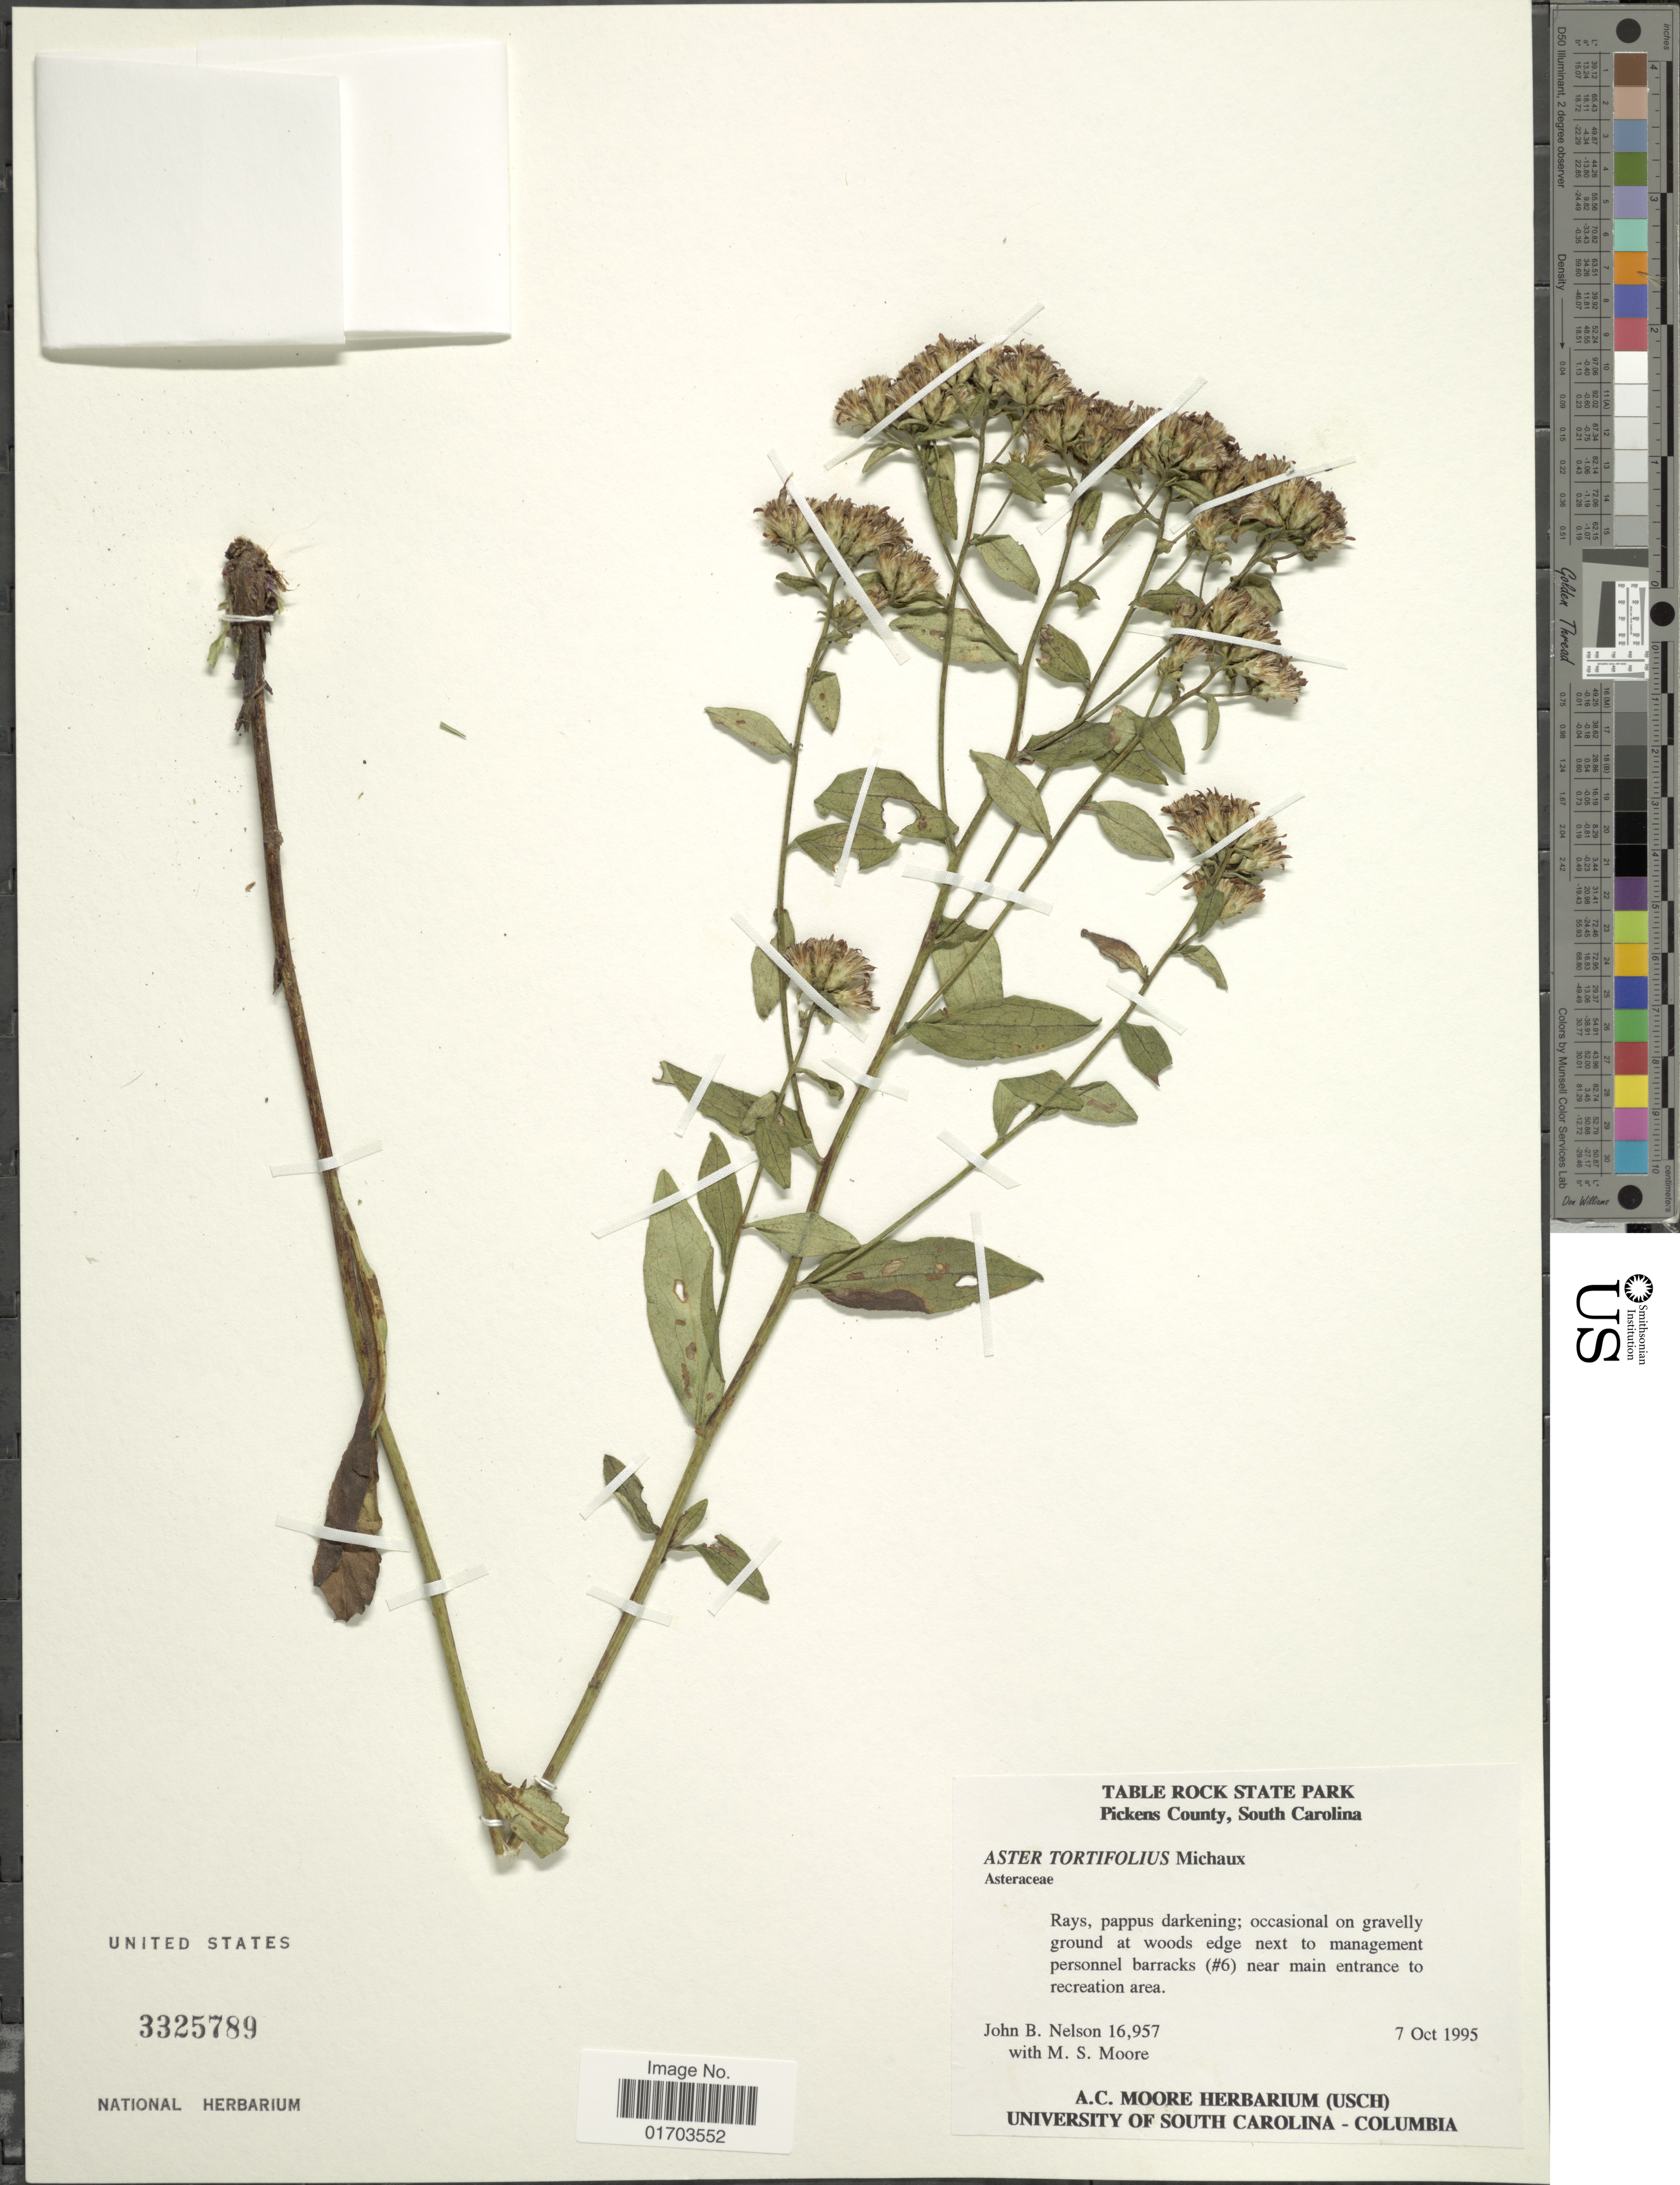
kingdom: Plantae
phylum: Tracheophyta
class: Magnoliopsida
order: Asterales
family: Asteraceae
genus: Sericocarpus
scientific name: Sericocarpus tortifolius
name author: (Michx.) Nees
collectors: J. B. Nelson & M. Moore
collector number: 16957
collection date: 1995-10-07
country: United States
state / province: South Carolina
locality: Table Rock State Park. Pickens County, South Carolina.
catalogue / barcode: US 3325789